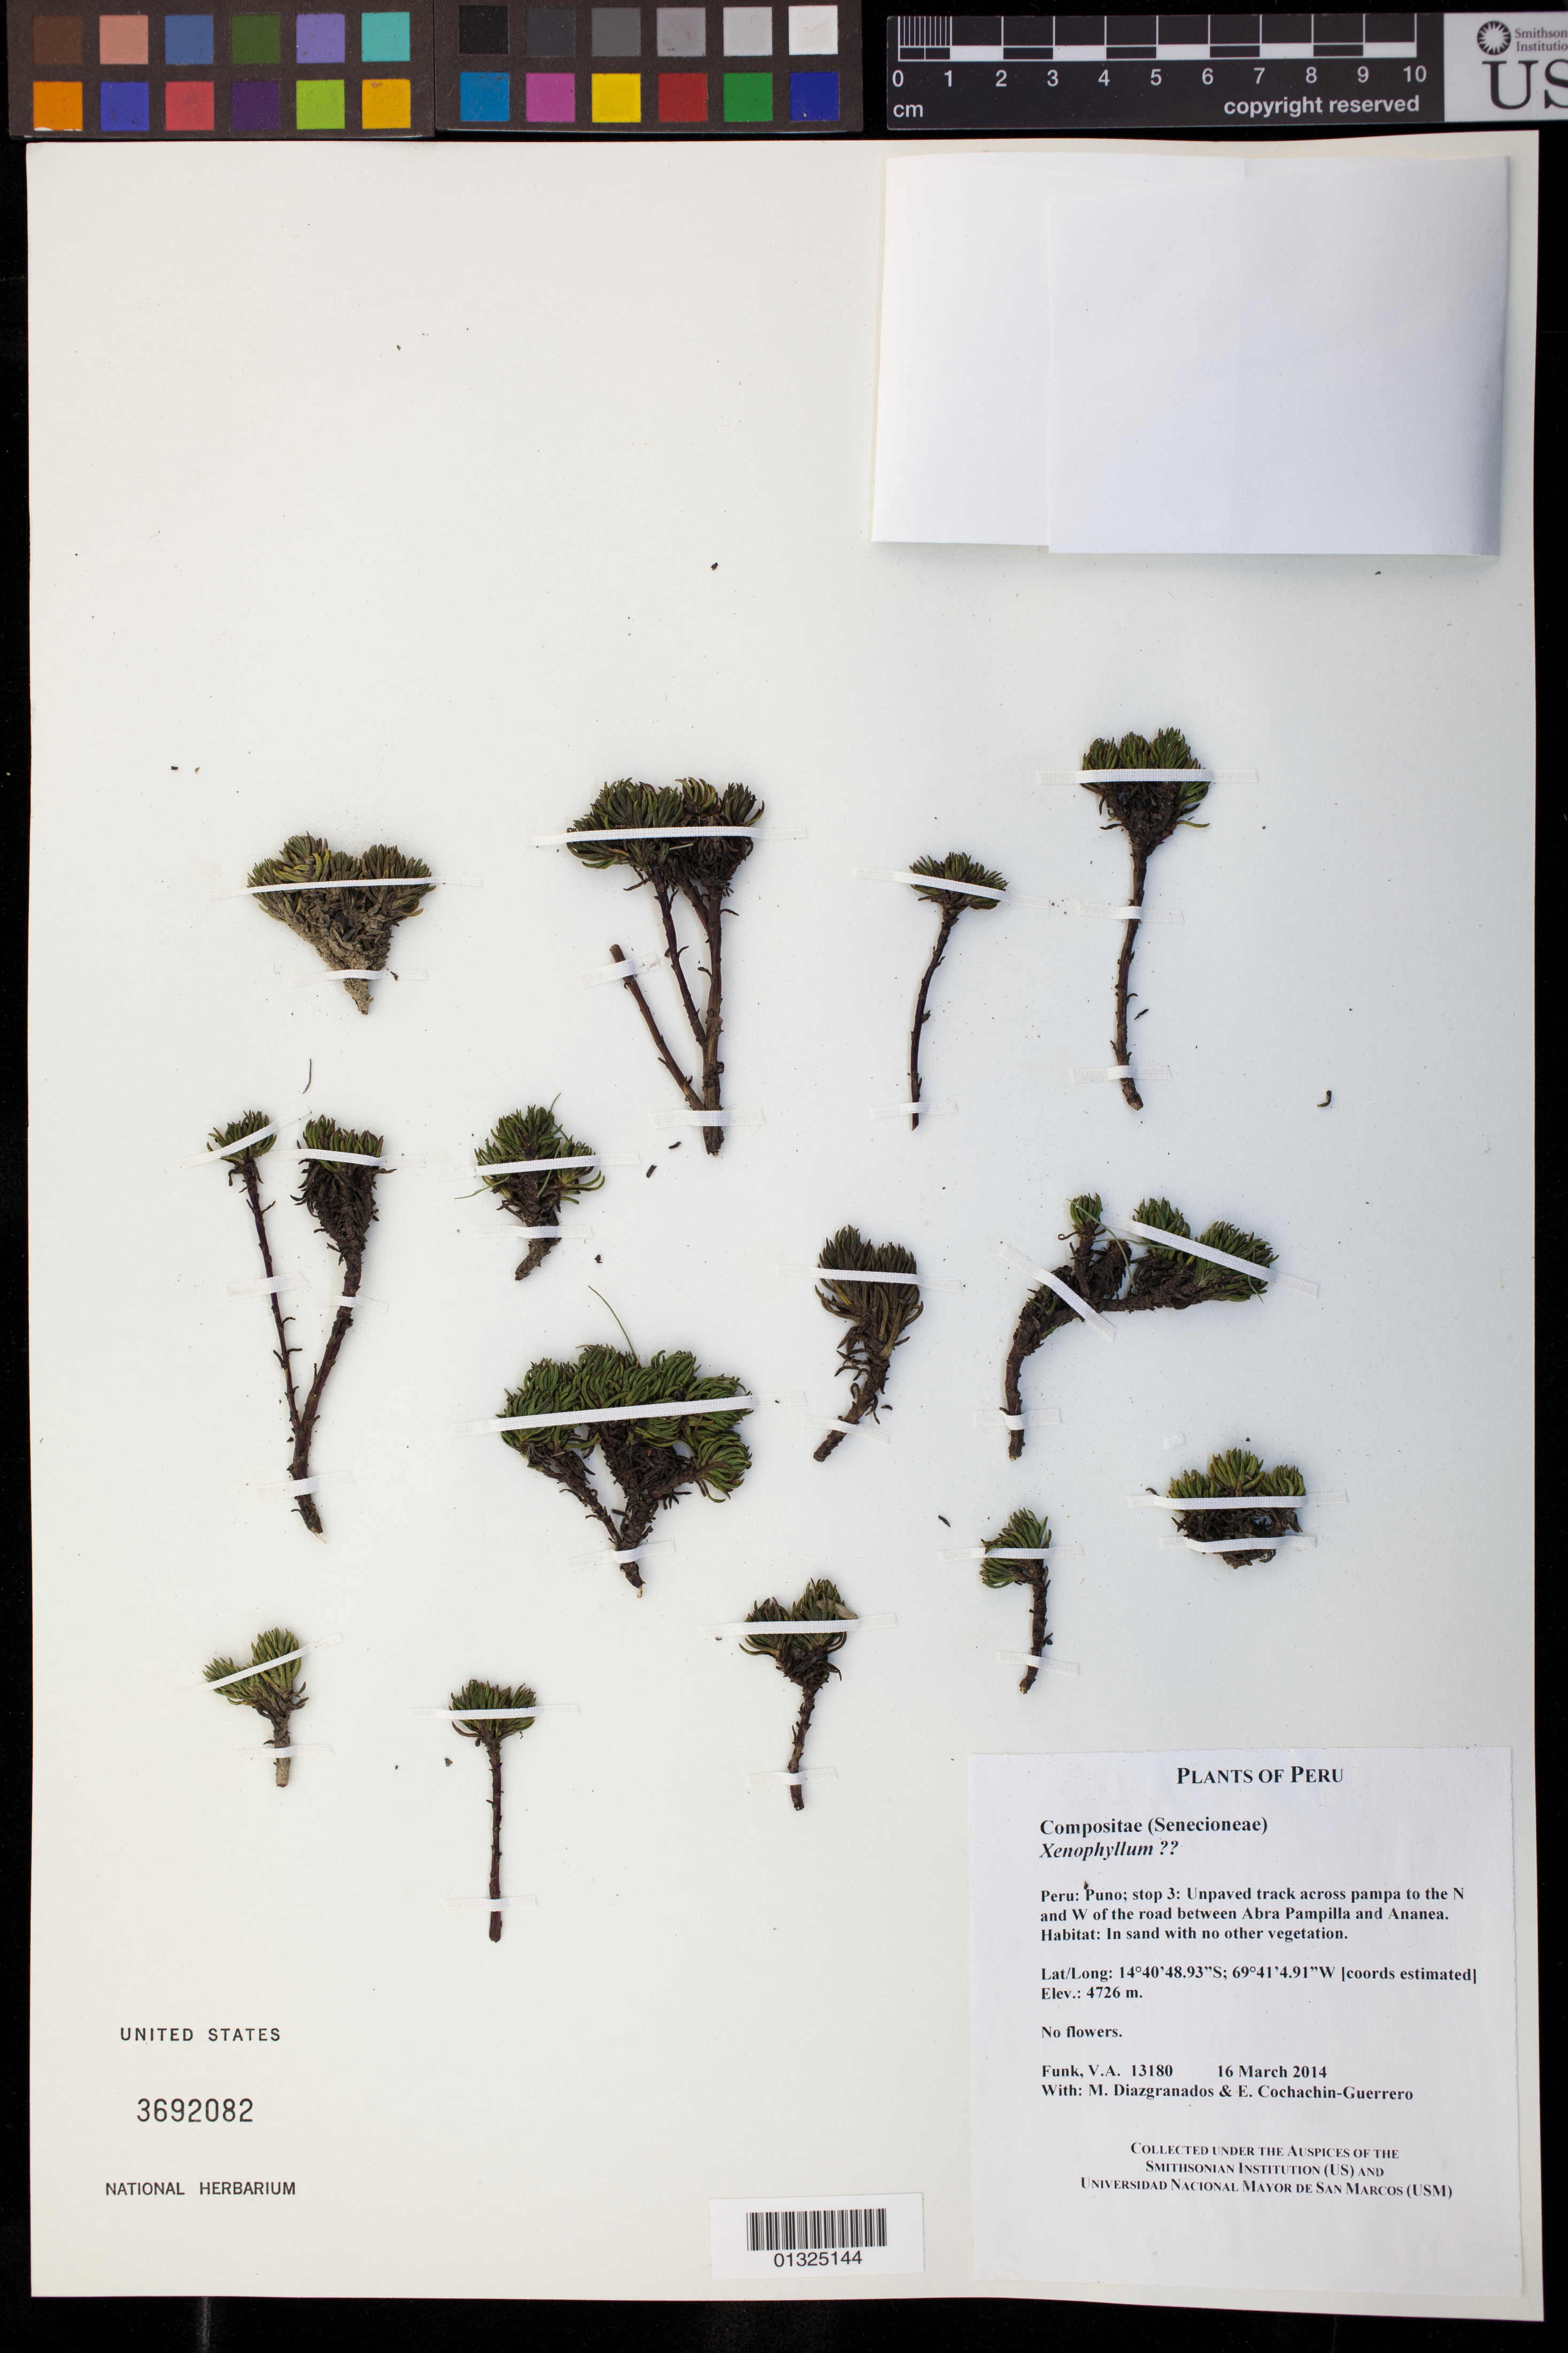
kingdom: Plantae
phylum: Tracheophyta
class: Magnoliopsida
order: Asterales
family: Asteraceae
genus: Xenophyllum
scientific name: Xenophyllum ciliolatum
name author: (A. Gray) V.A. Funk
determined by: Funk, Vicki A., (BOT), Smithsonian Institution - National Museum of Natural History (UNITED STATES)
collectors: M. Diazgranados C. & E. Cochachin Guerrero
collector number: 13180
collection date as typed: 16 March 2014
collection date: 2014-03-16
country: Peru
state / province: Puno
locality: Unpaved track across pampa to the N and W of the road between Abra Pampilla and Ananea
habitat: In sand with no other vegetation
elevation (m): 4726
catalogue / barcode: US 3692082